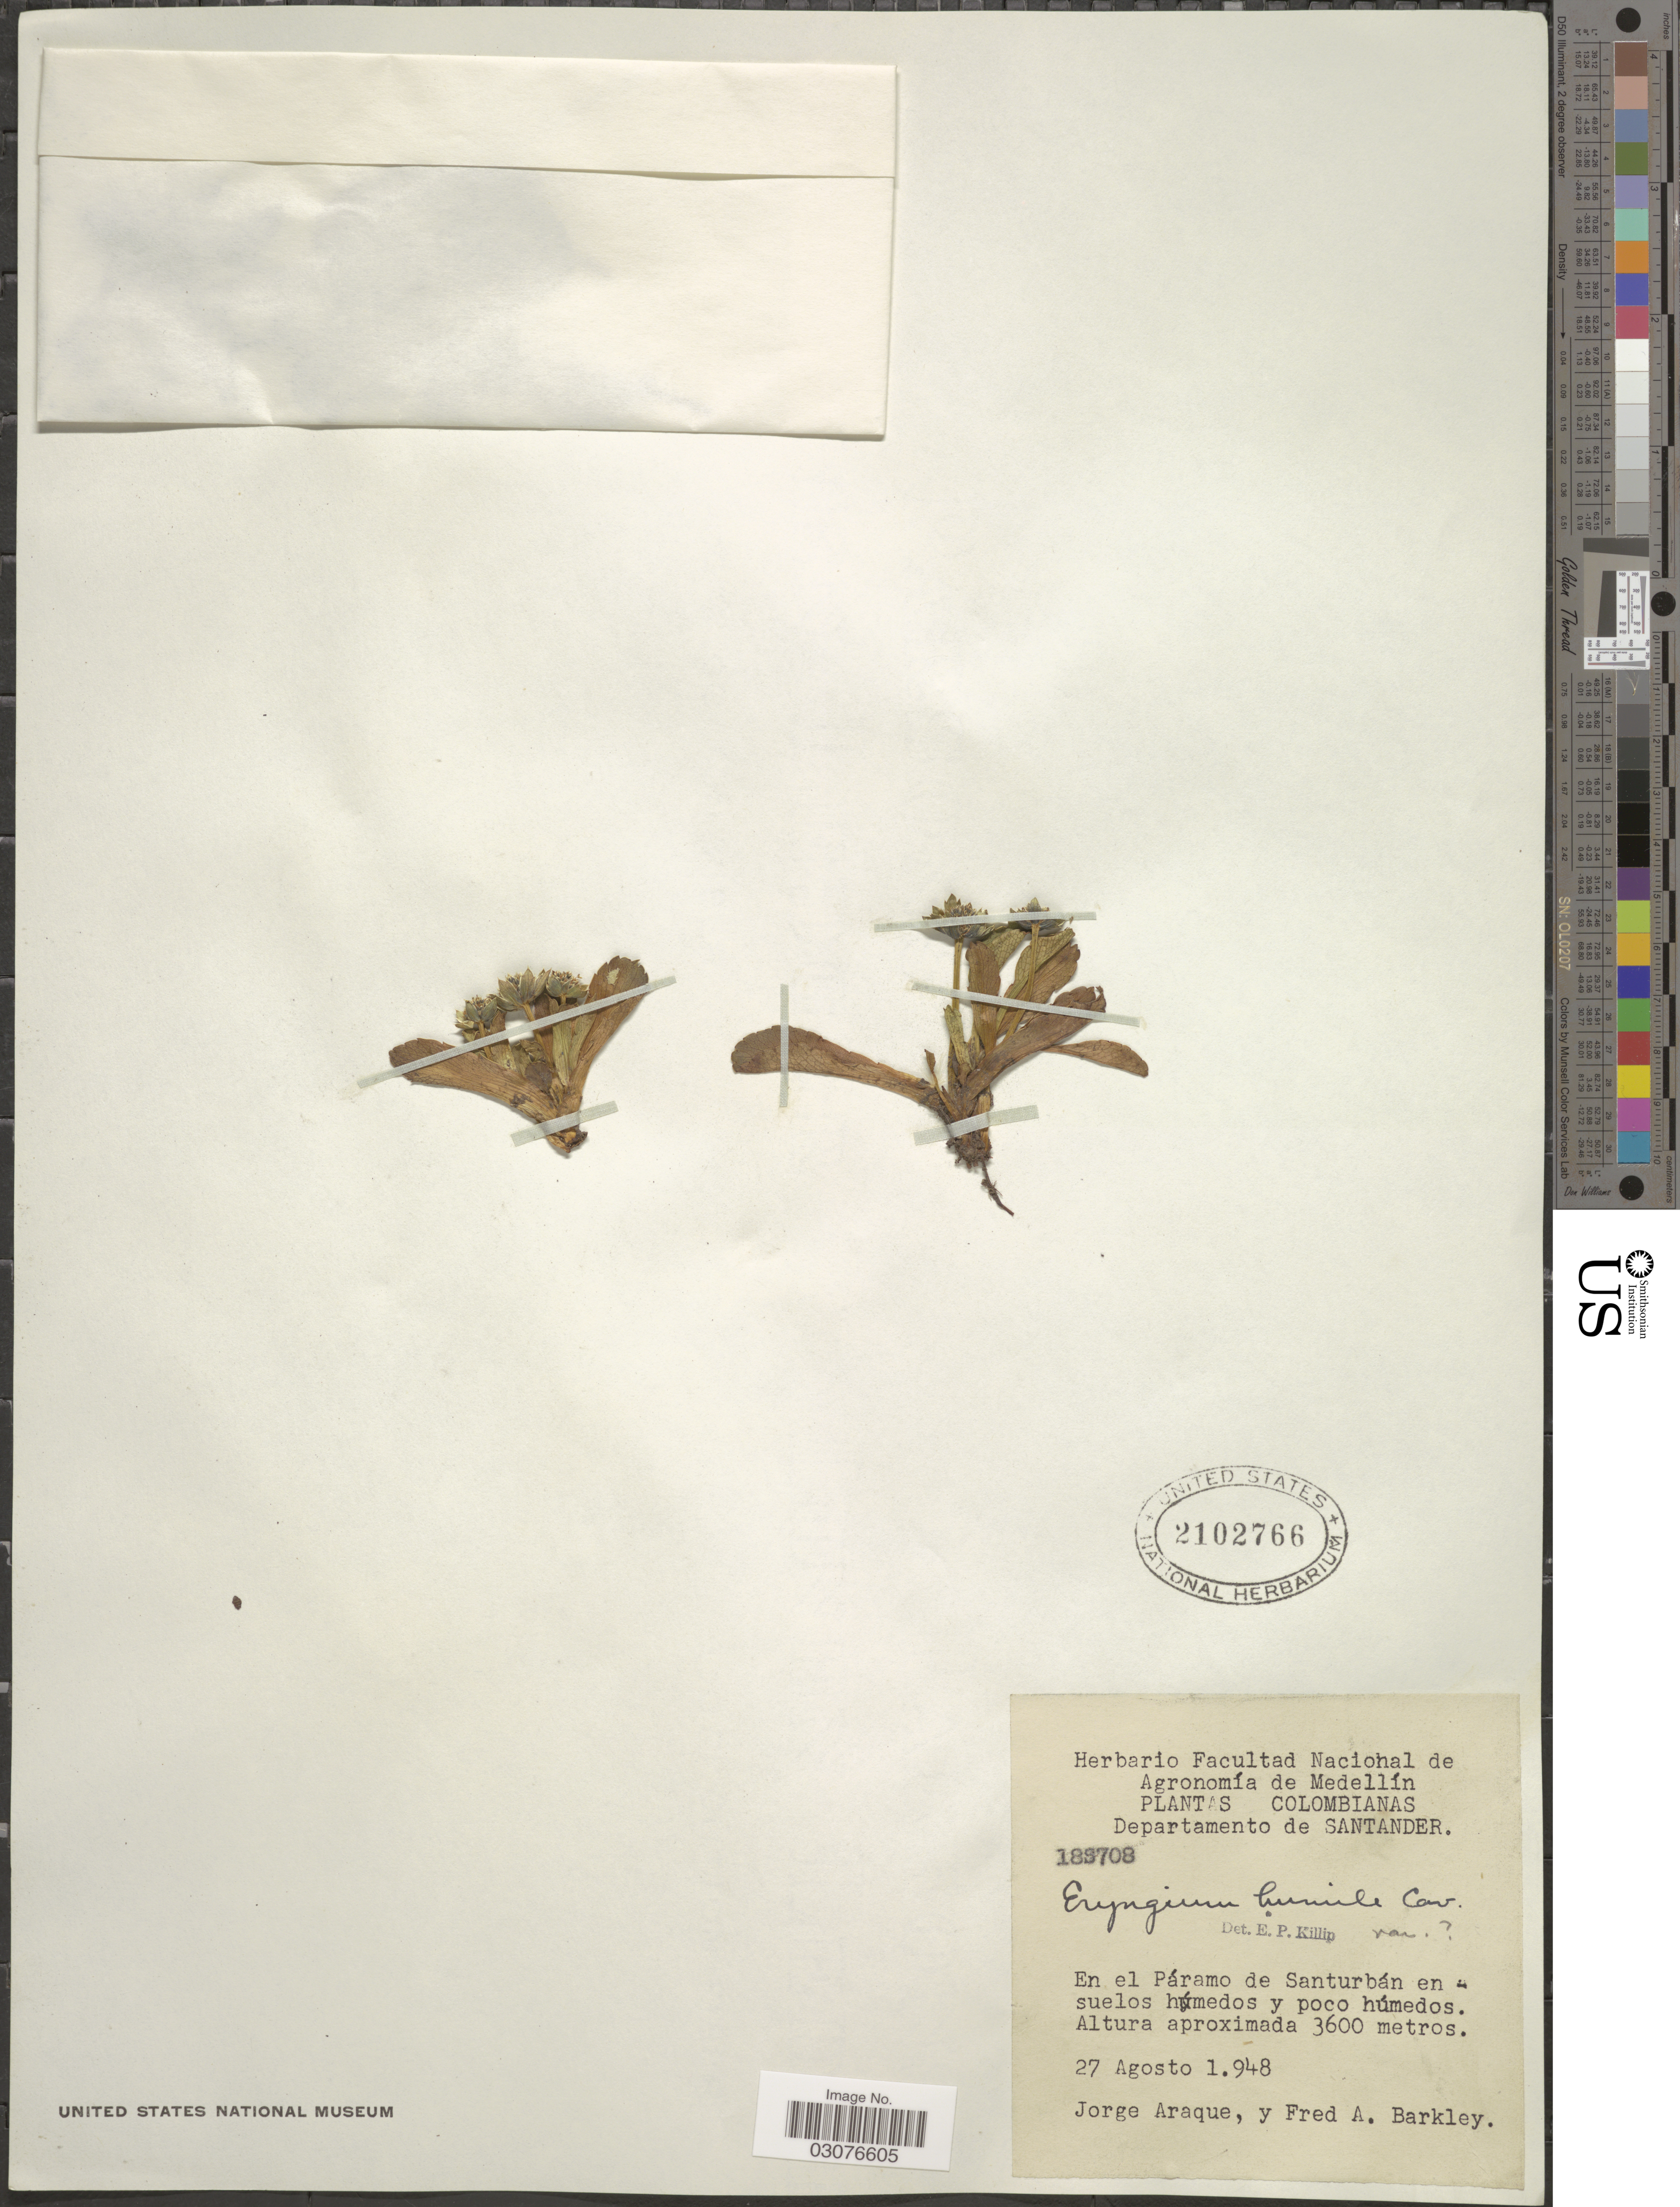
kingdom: Plantae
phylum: Tracheophyta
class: Magnoliopsida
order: Apiales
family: Apiaceae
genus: Eryngium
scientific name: Eryngium bourgatii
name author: Gouan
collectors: J. Araque & F. A. Barkley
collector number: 18S708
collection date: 1948-08-27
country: Colombia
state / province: Santander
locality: Departamento de Santander, En el Páramo de Santurbán en 4 suelos humedos y poco húmedos.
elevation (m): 3600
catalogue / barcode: US 2102766